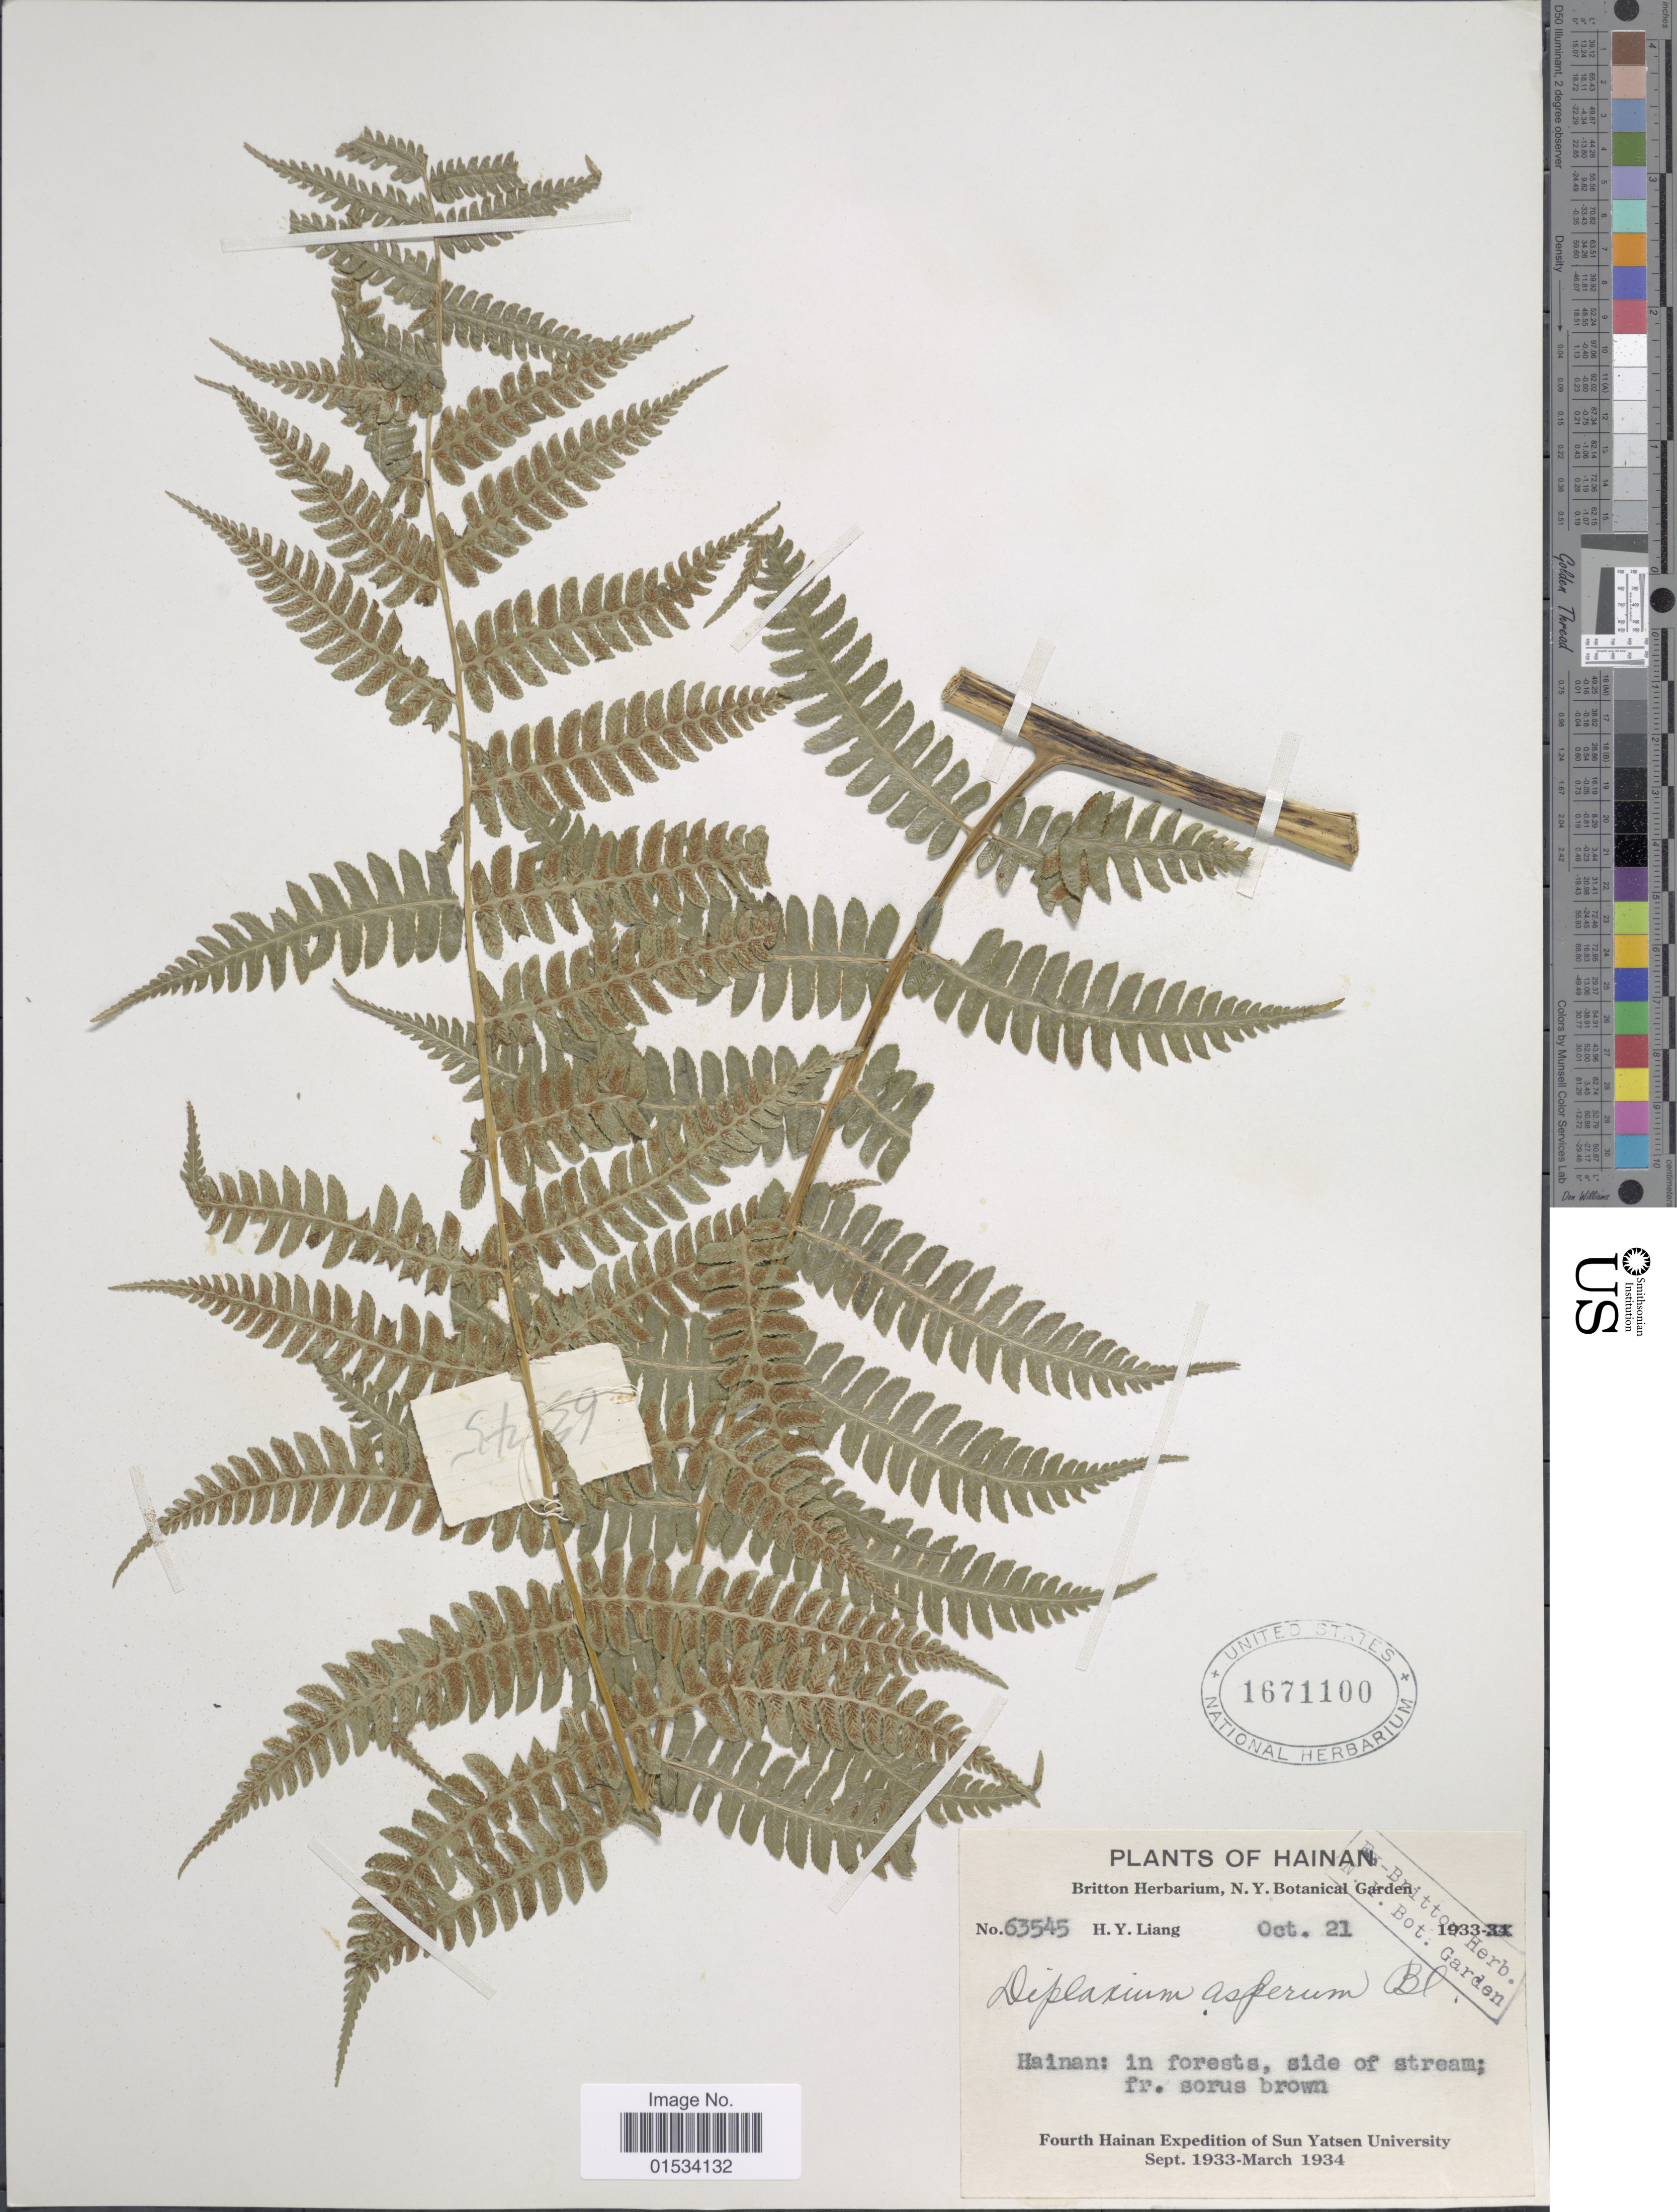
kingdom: Plantae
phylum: Tracheophyta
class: Polypodiopsida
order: Polypodiales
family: Athyriaceae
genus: Diplazium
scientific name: Diplazium polypodioides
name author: Blume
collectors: H. Y. Liang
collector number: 63545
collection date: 1933-10-21/1934-10-21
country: China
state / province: Hainan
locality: In forest, side of stream; fr. sorus brown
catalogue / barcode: US 1671100